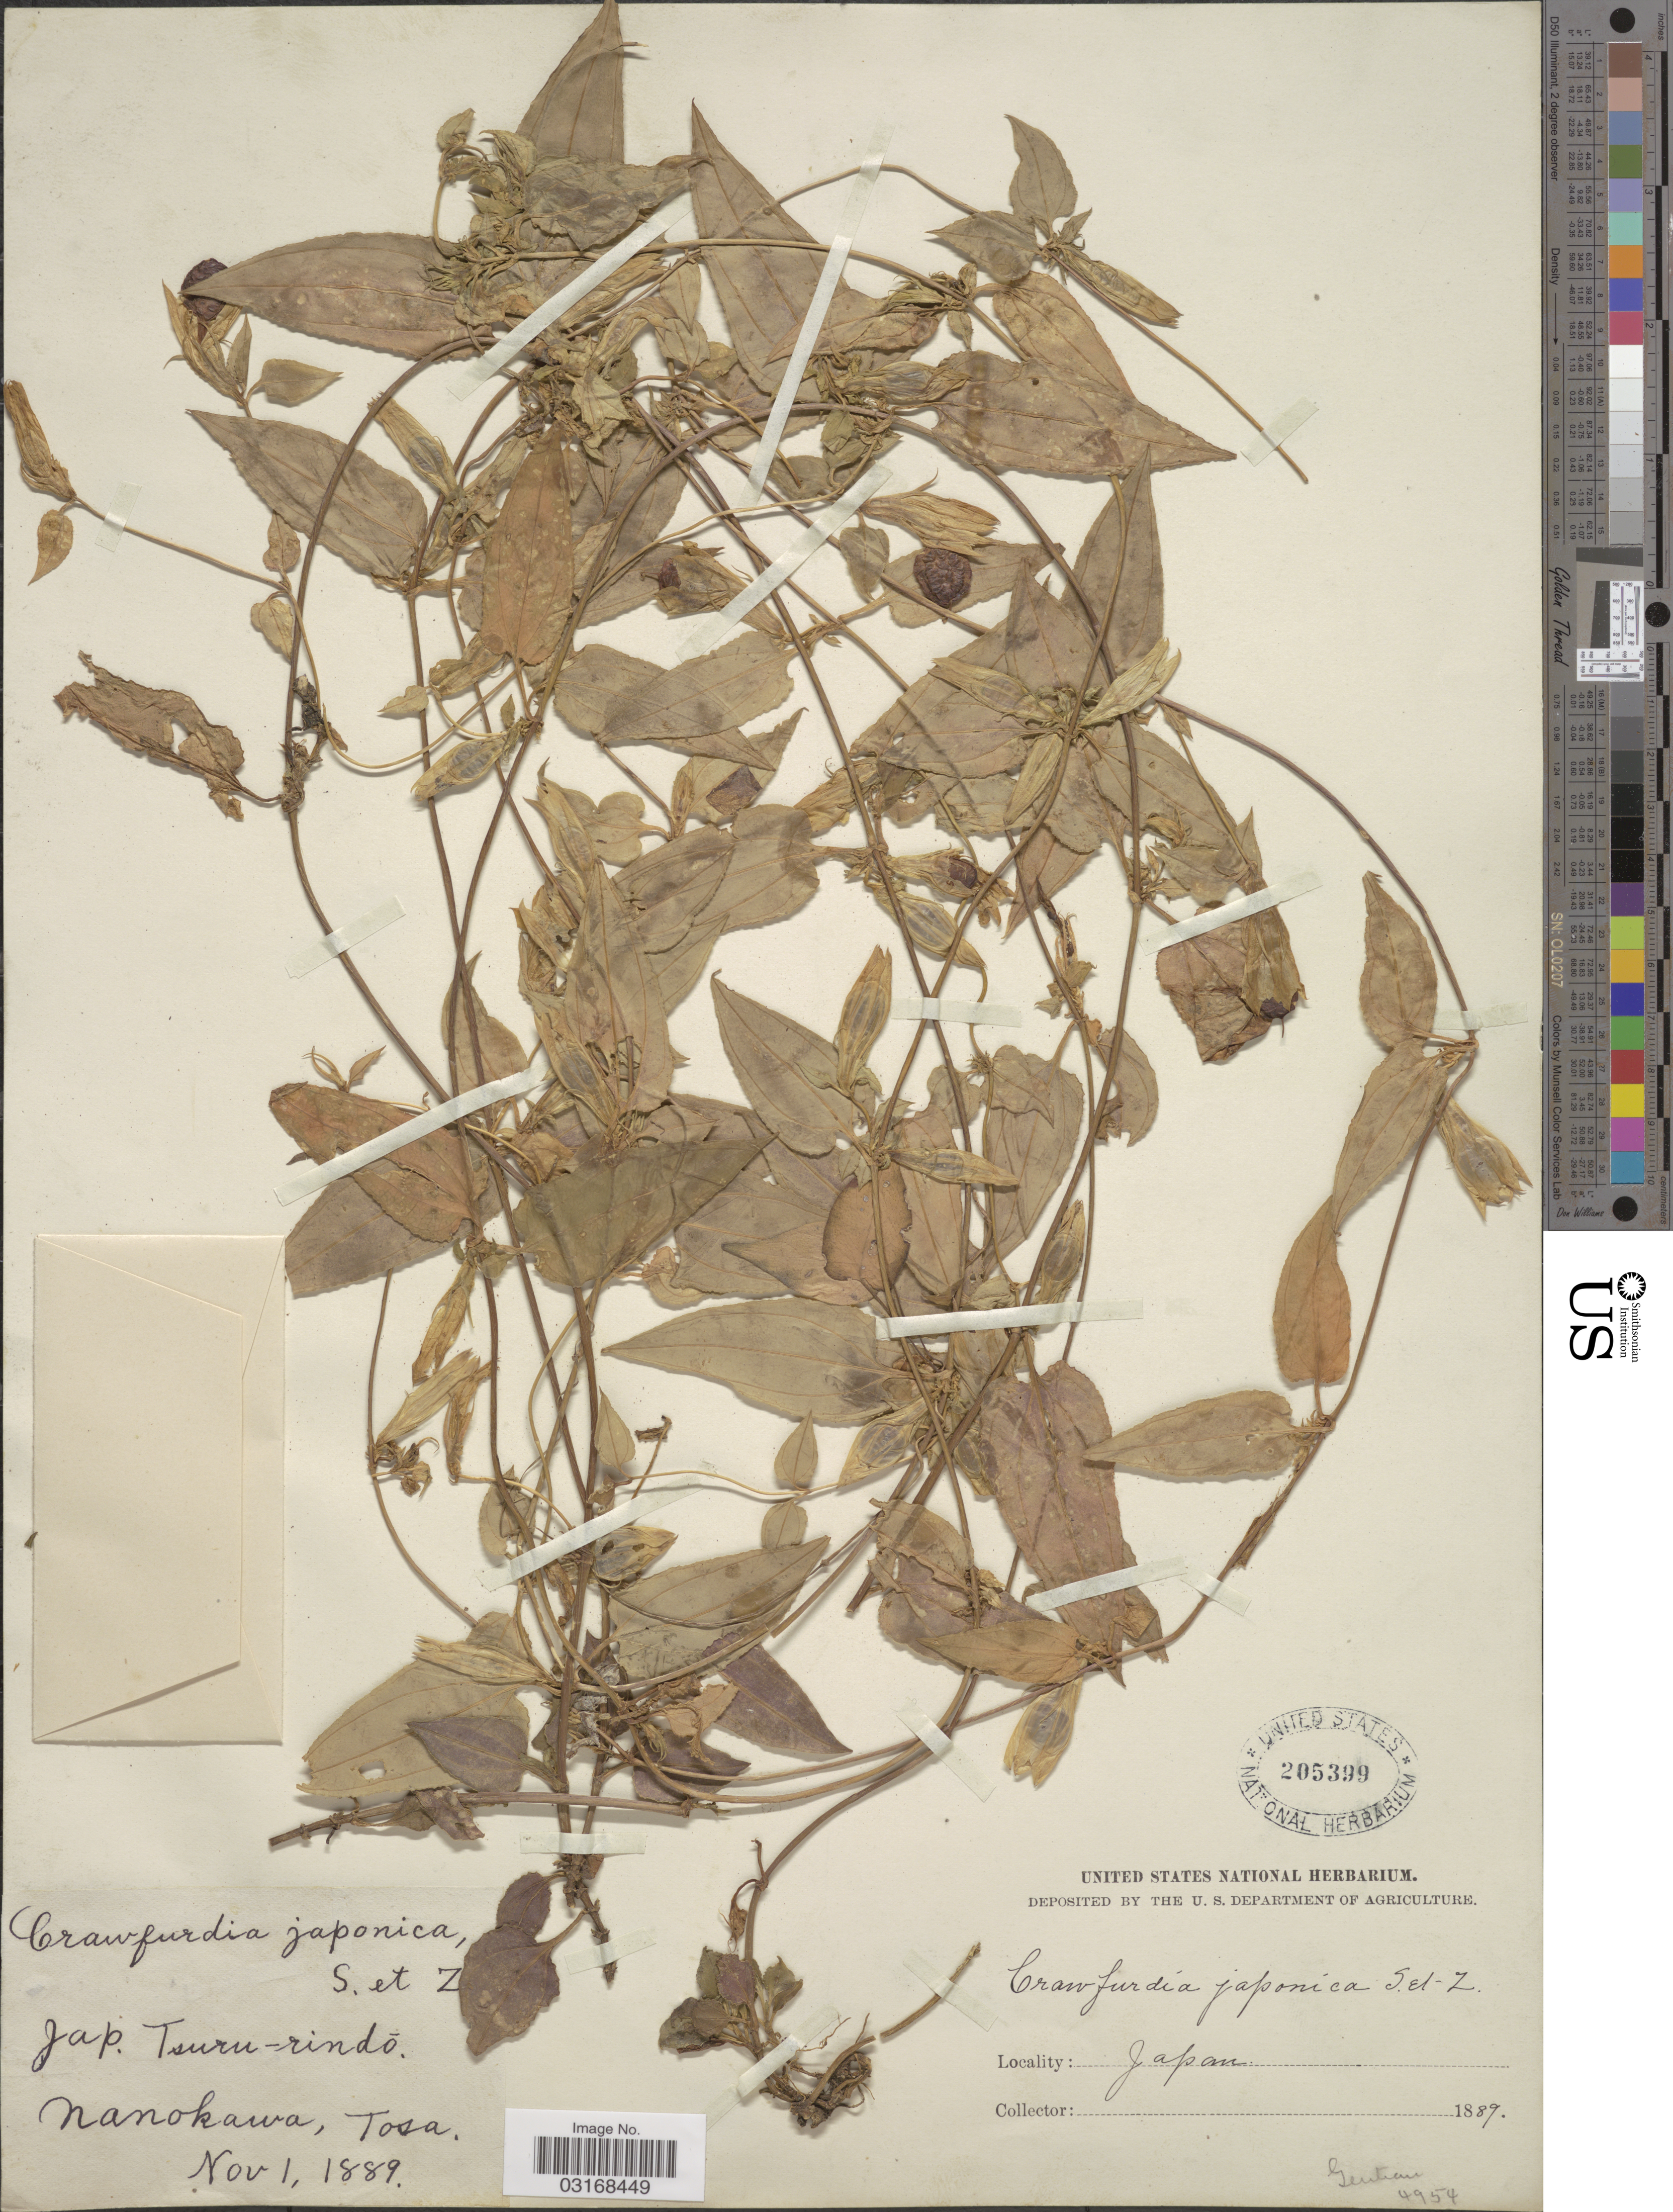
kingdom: Plantae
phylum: Tracheophyta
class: Magnoliopsida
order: Gentianales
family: Gentianaceae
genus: Crawfurdia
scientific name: Crawfurdia japonica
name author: Siebold & Zucc.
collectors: ex herb. United States National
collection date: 1889-11-01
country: Japan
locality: Nanokawa, Tosa.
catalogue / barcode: US 205399